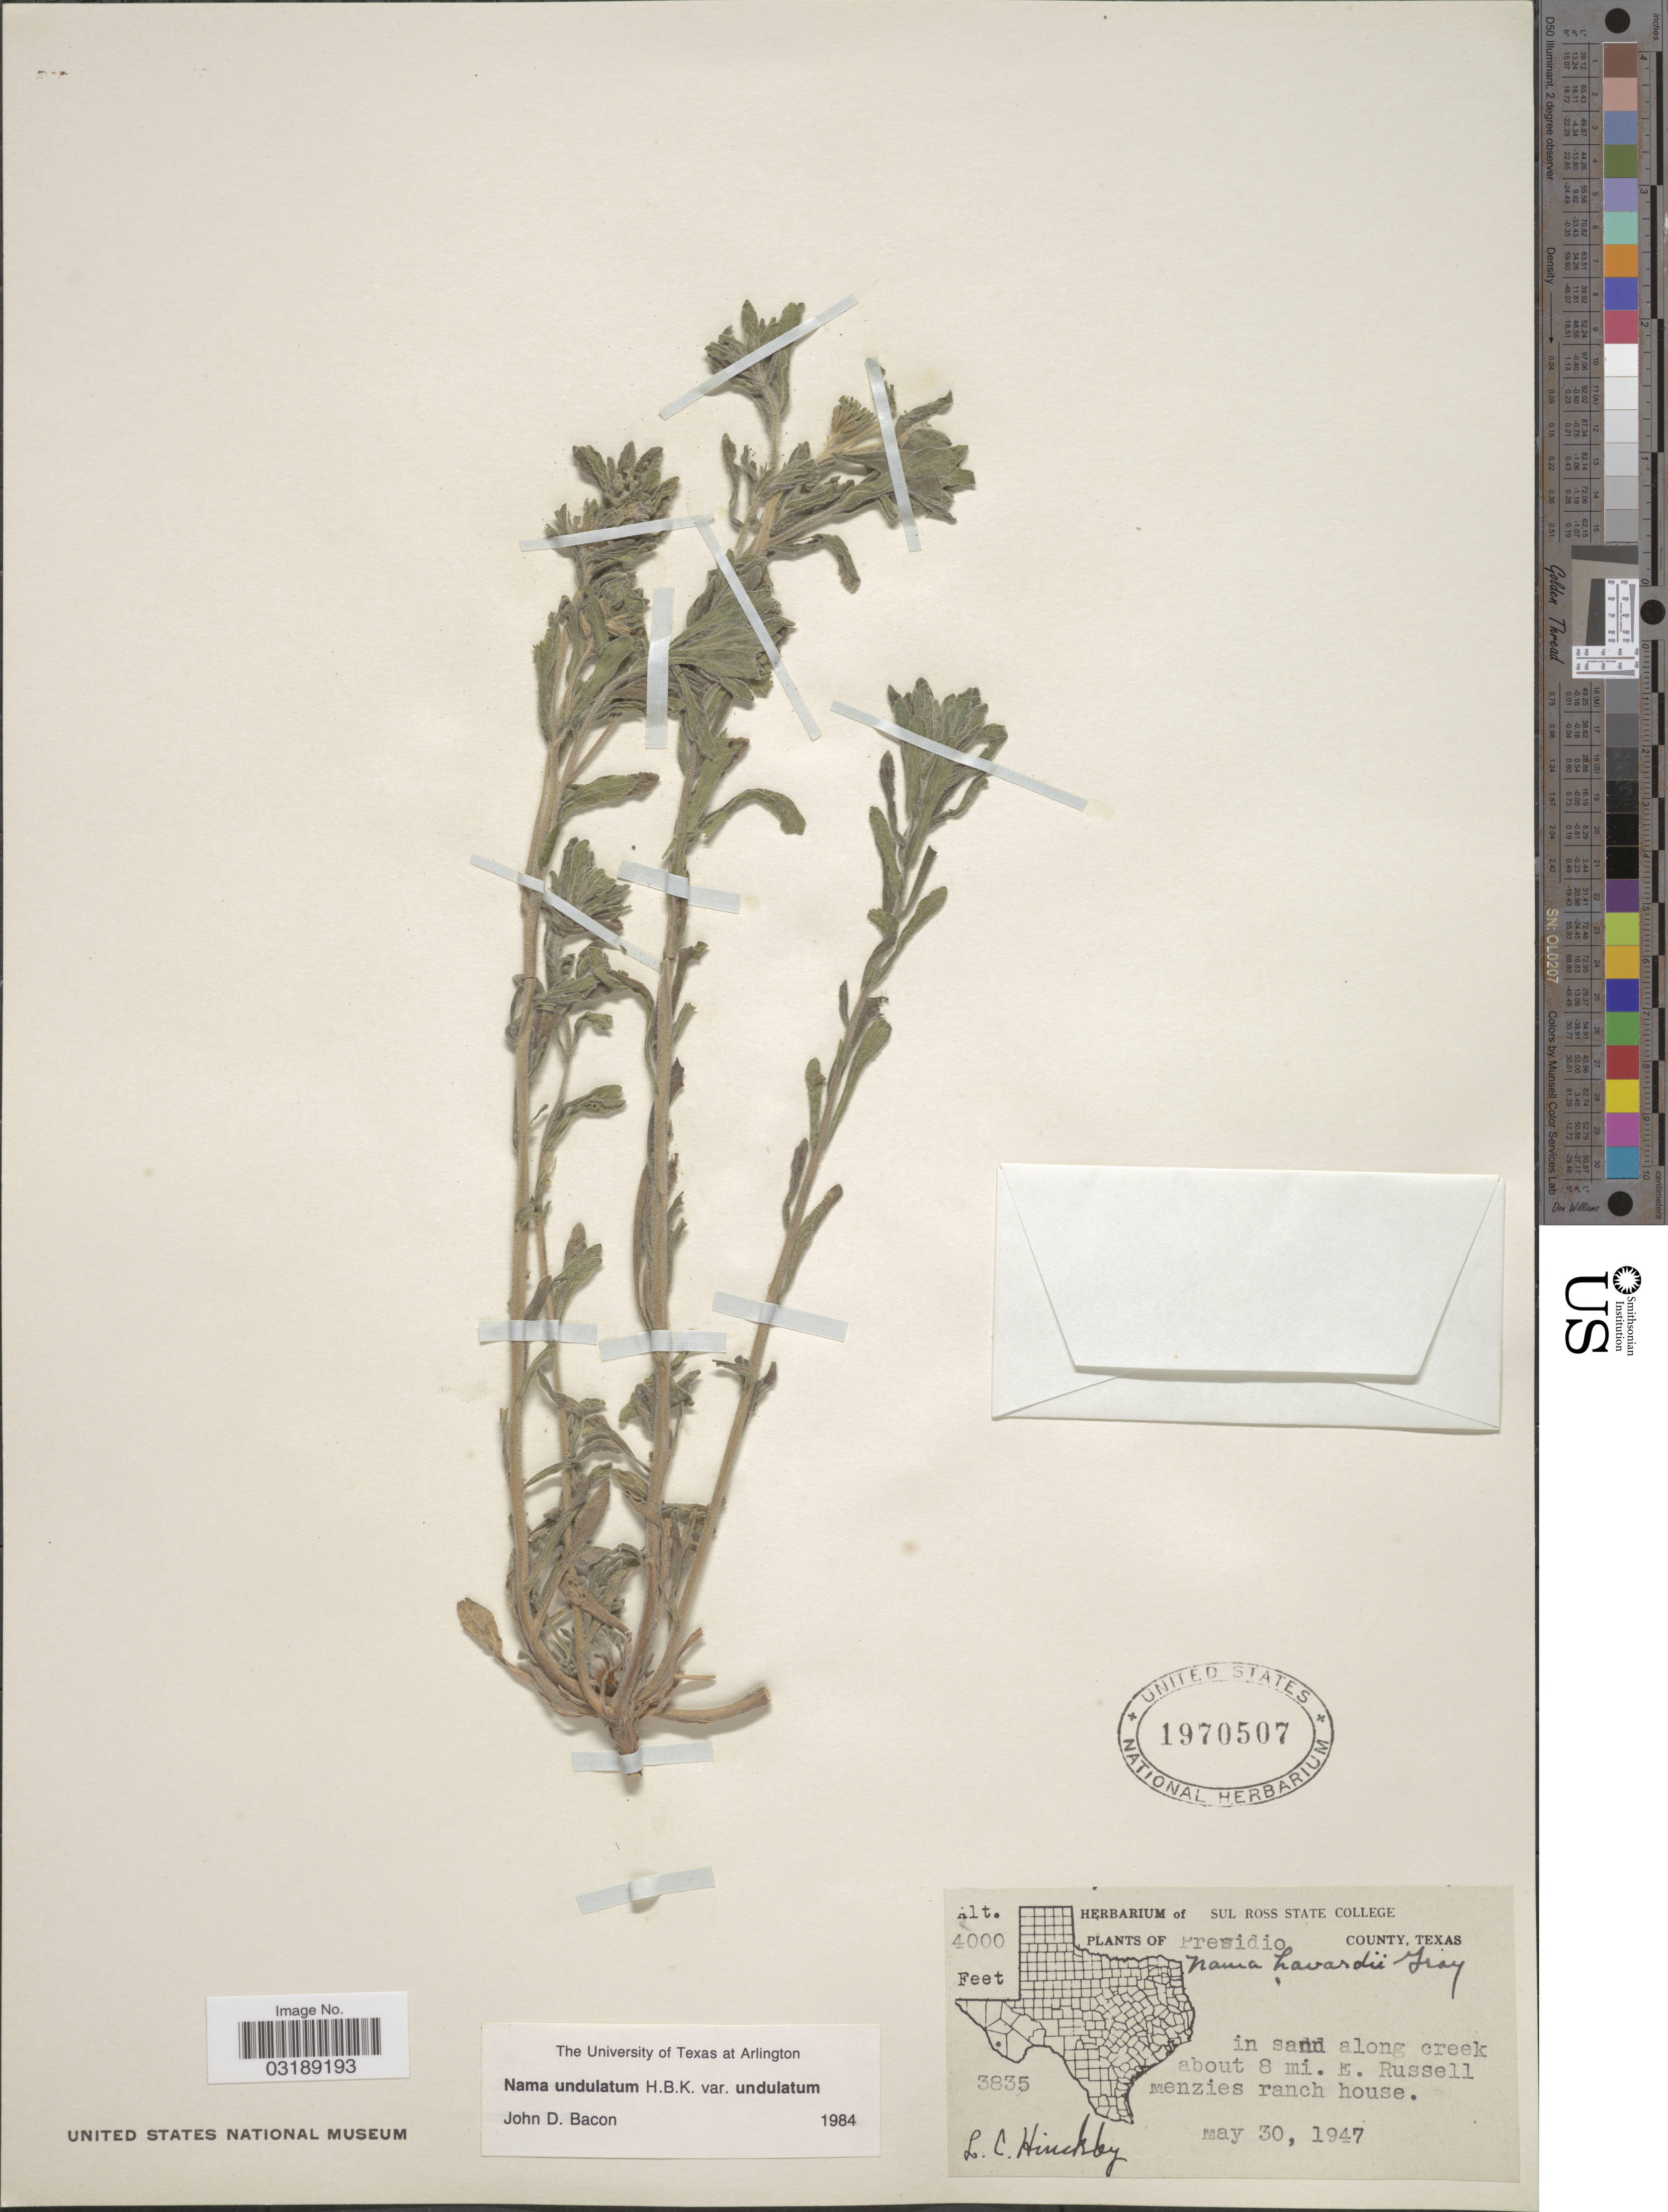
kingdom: Plantae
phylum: Tracheophyta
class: Magnoliopsida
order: Boraginales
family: Namaceae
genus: Nama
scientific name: Nama undulatum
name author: Kunth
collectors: L. Hinckley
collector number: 3835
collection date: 1947-05-30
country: United States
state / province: Texas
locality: Presidio County, in sand along creek about 8 mi. E. Russell Menzies ranch house.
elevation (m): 1219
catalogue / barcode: US 1970507